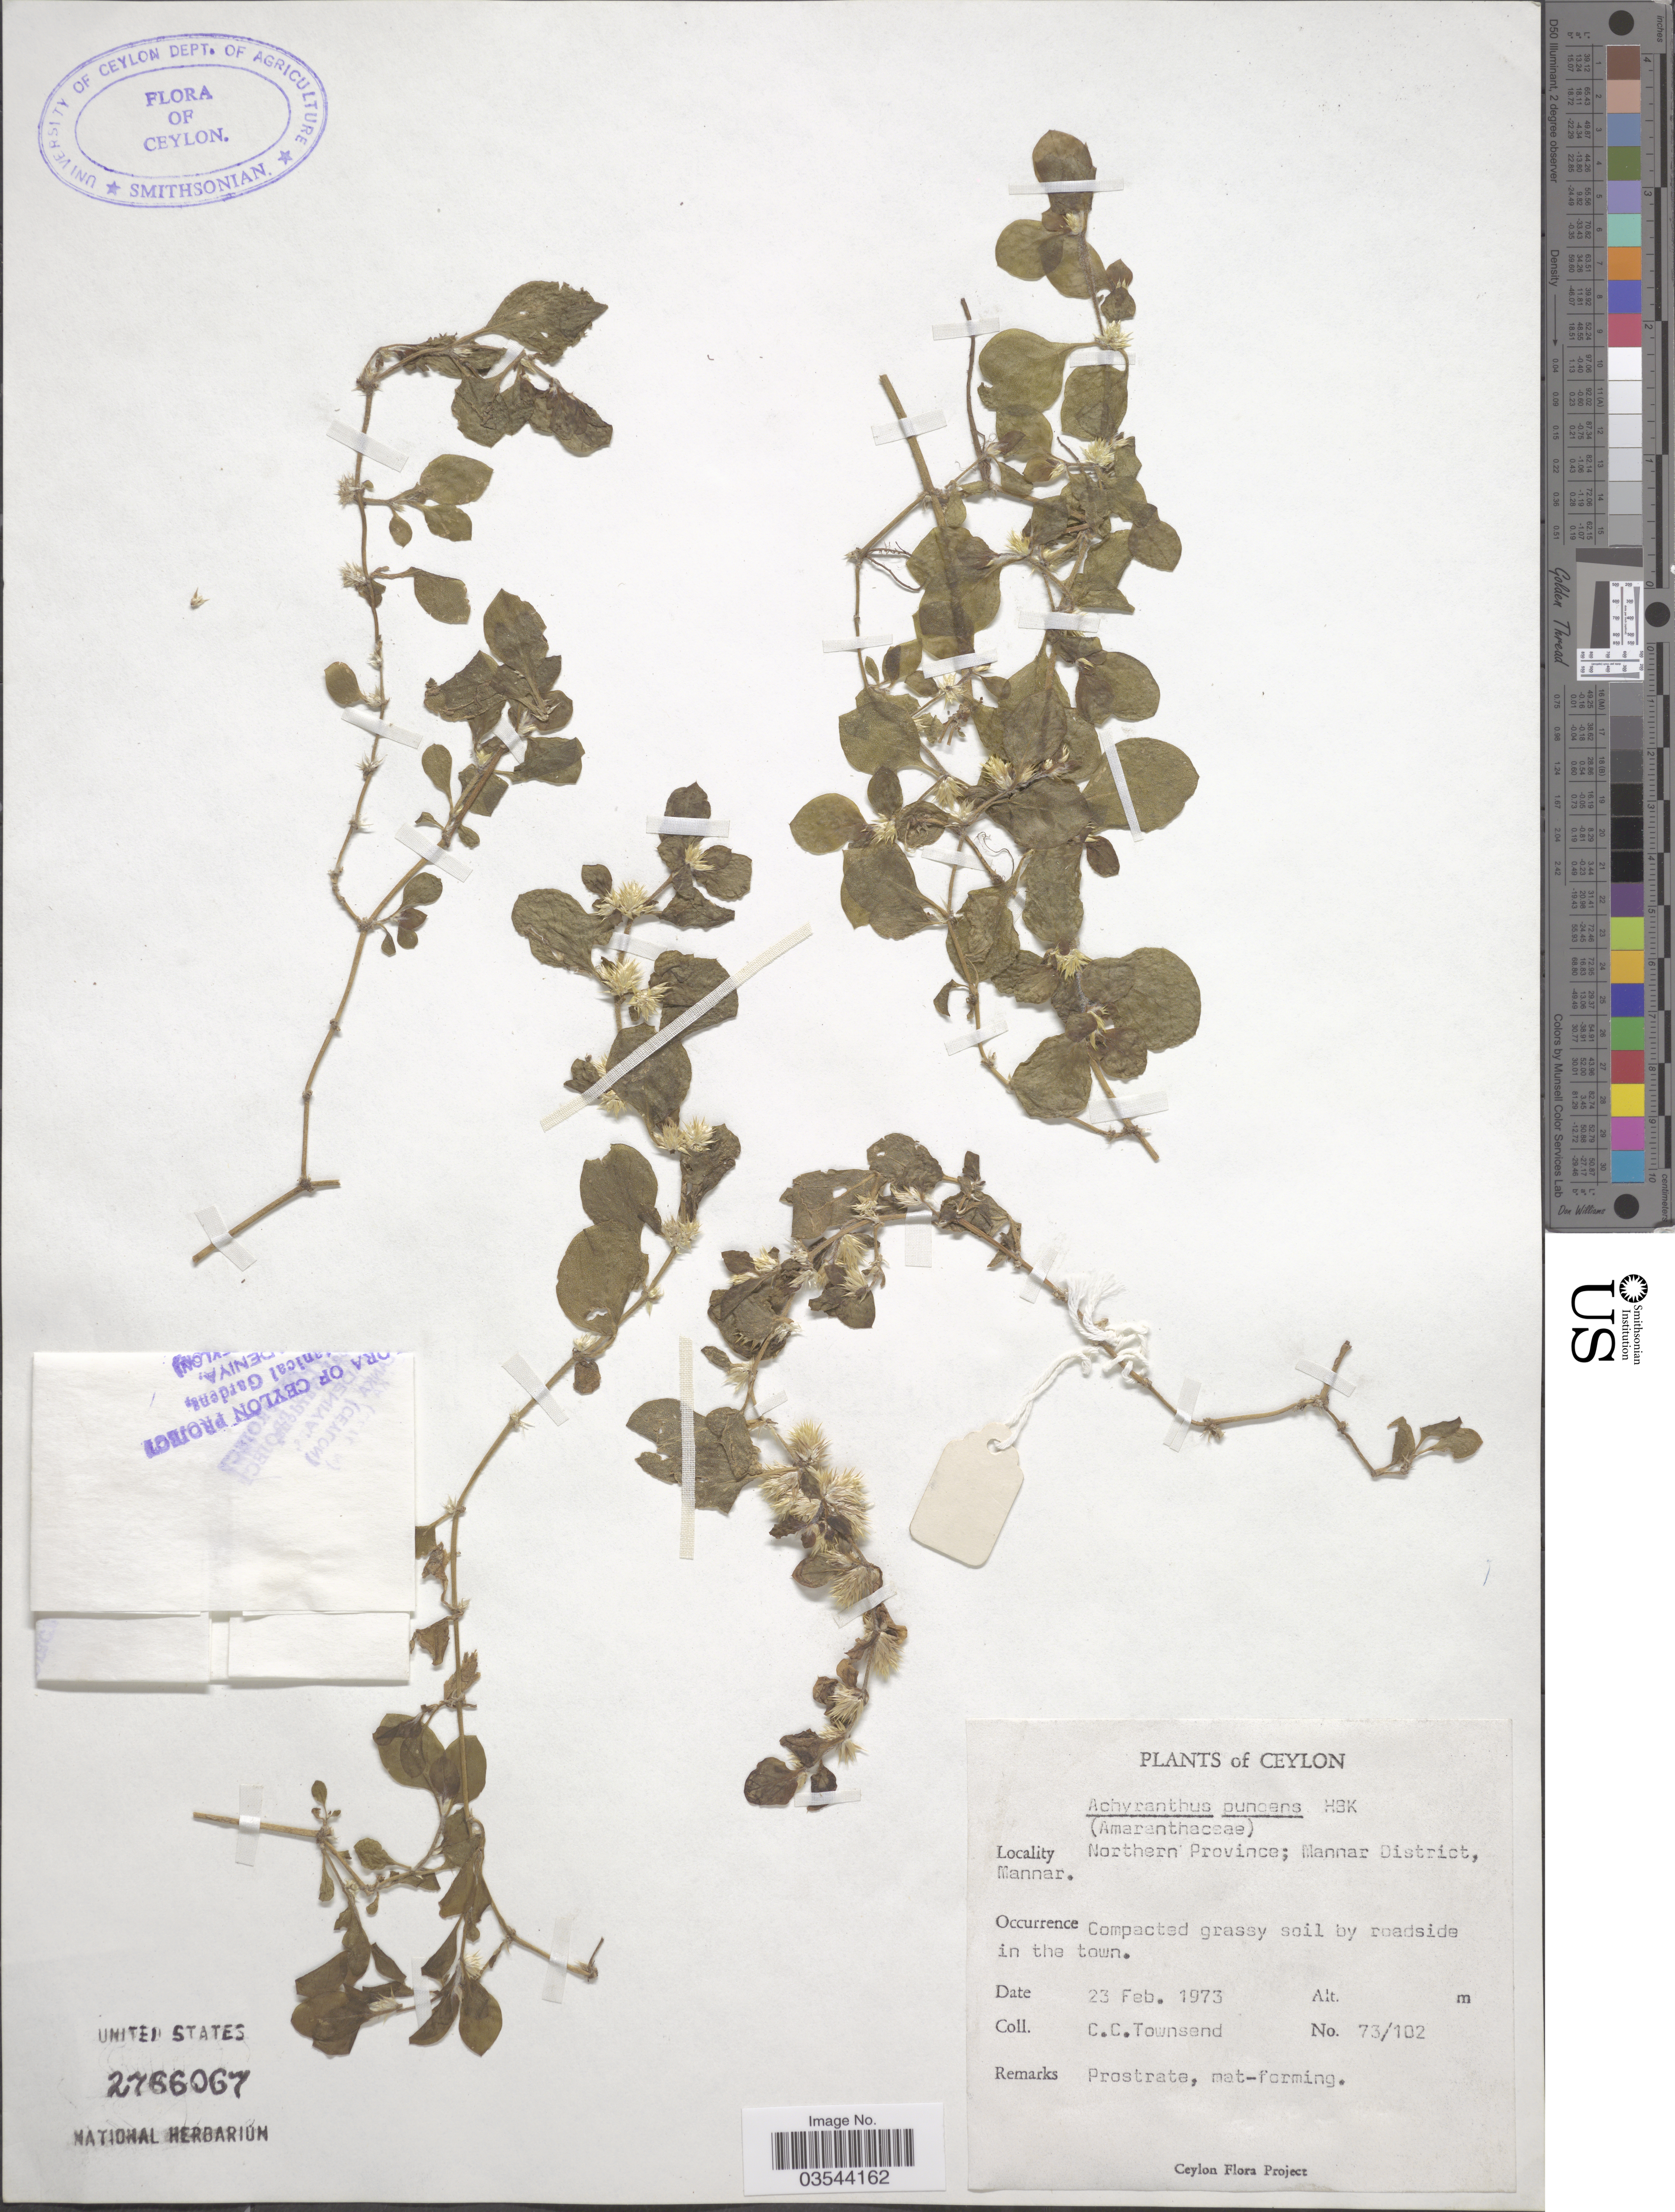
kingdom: Plantae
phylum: Tracheophyta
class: Magnoliopsida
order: Caryophyllales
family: Amaranthaceae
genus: Alternanthera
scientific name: Alternanthera pungens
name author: Kunth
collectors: C. C. Townsend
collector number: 73/102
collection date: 1973-02-23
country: Sri Lanka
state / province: Northern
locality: Ceylon. Mannar District. Mannar.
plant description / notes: Cited in Fl. Ceylon, vol. 1: 49. 1980.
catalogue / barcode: US 2766067